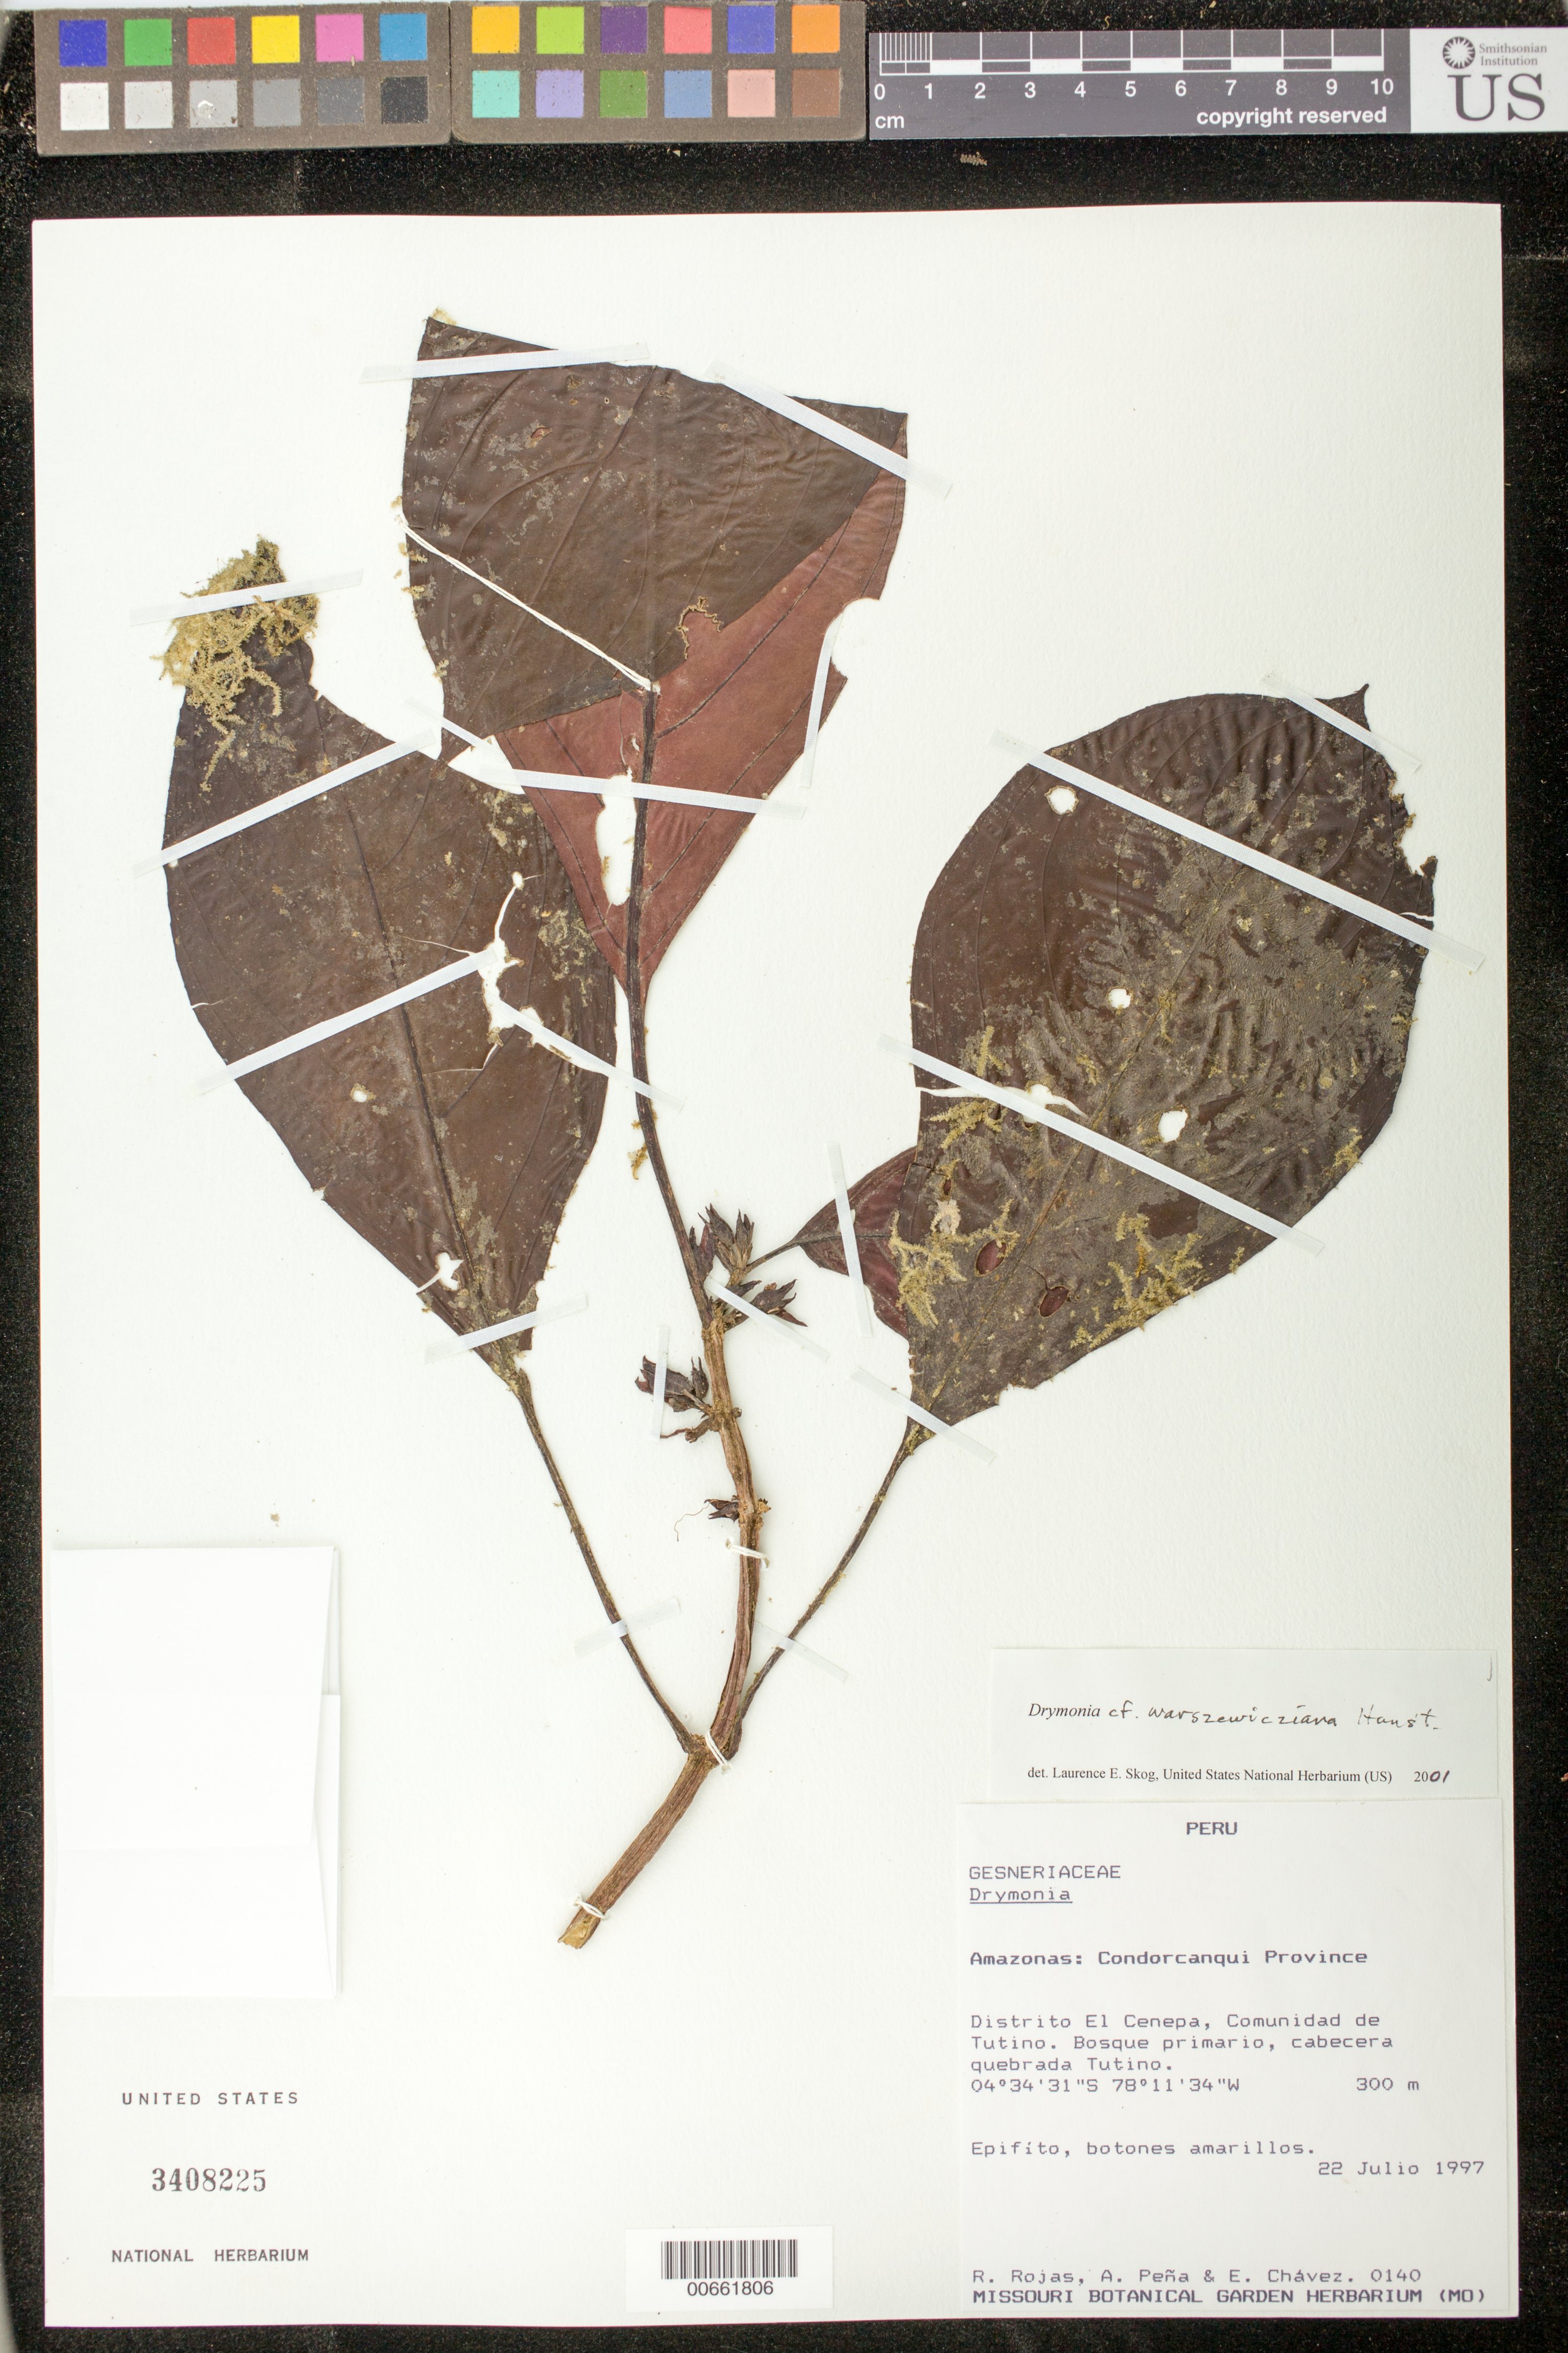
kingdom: Plantae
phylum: Tracheophyta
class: Magnoliopsida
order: Lamiales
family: Gesneriaceae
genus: Drymonia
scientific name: Drymonia warszewicziana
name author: Hanst.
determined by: Skog, Laurence E.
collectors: R. Rojas, A. Peña & E. Chávez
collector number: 0140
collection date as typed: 22 Jul 1997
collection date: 1997-07-22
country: Peru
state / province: Amazonas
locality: Prov. Condorcanqui, Dtto. El Cenepa; comunidad de Tutino, cabecera quebrada Tutino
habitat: Bosque primario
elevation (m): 300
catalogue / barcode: US 3408225